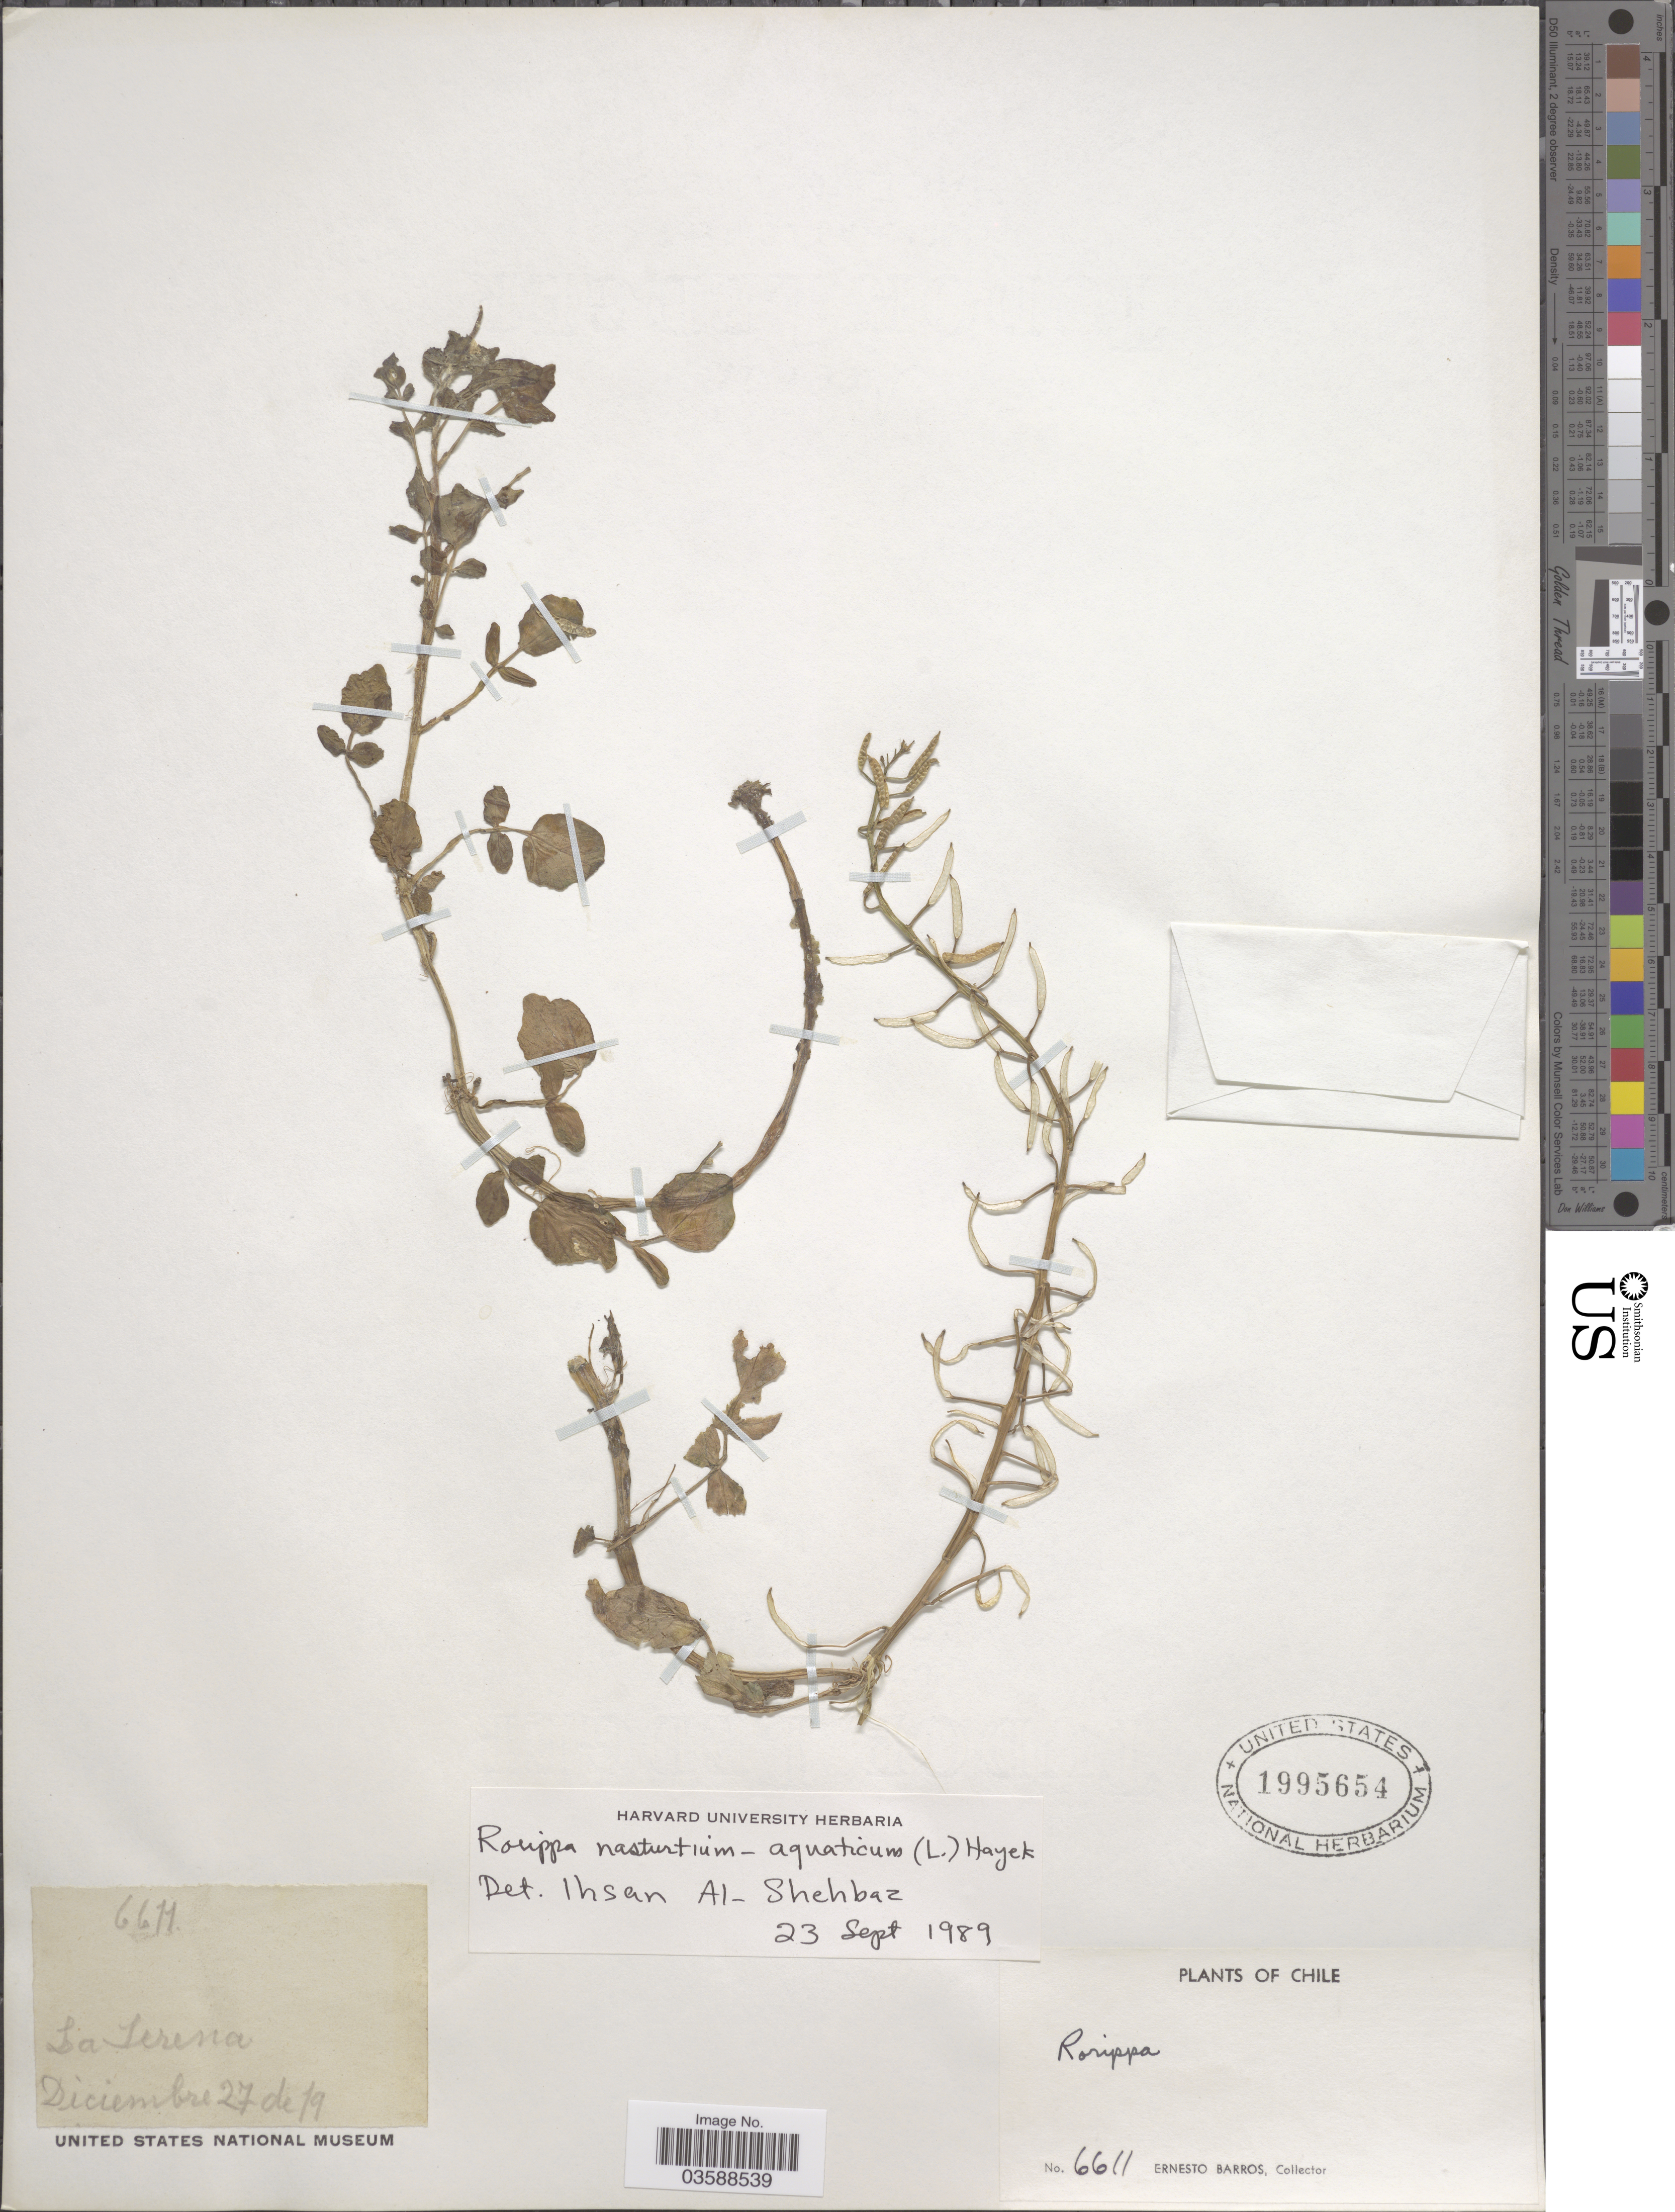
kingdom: Plantae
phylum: Tracheophyta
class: Magnoliopsida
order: Brassicales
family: Brassicaceae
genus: Nasturtium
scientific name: Nasturtium officinale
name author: R. Br.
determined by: Strong, M. T., (US), Smithsonian Institution - National Museum of Natural History (UNITED STATES)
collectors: E. Barros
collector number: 6611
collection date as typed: Transcribed d/m/y: 27/12/19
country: Chile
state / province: Magallanes y de la Antártica Chilena (XII)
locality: La Serena.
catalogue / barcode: US 1995654